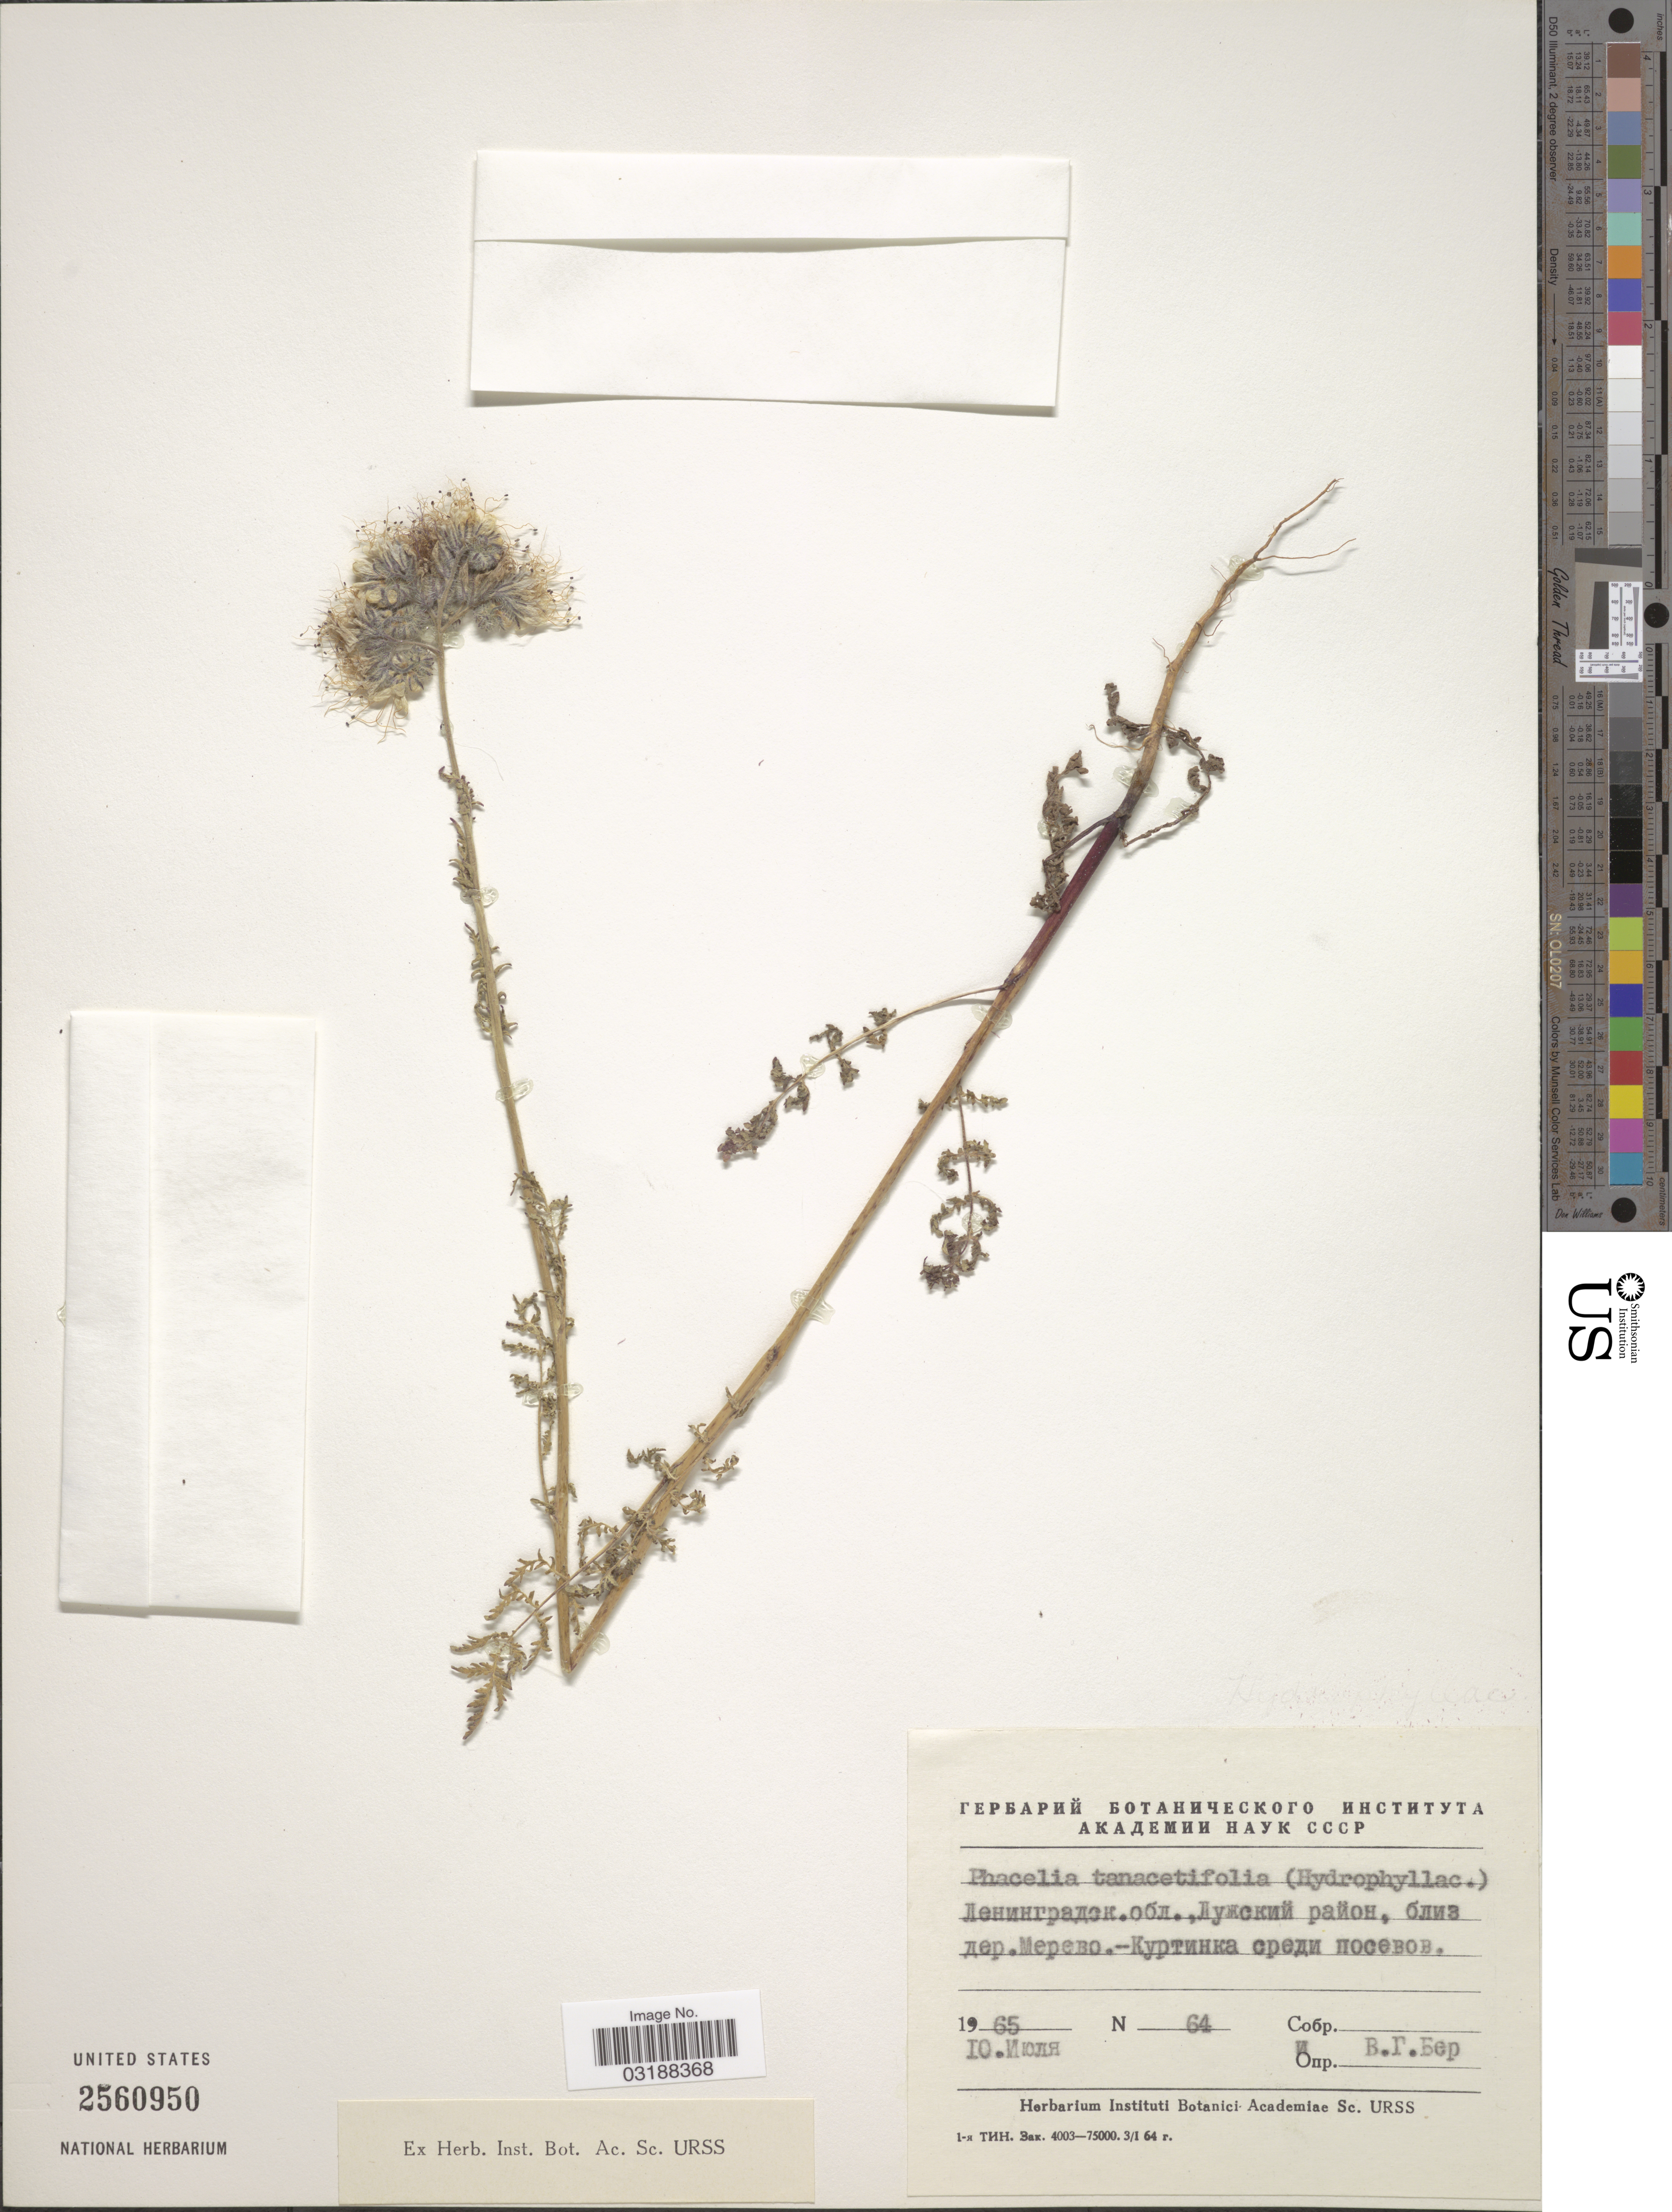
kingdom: Plantae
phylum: Tracheophyta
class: Magnoliopsida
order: Boraginales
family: Hydrophyllaceae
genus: Phacelia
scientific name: Phacelia tanacetifolia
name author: Benth.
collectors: X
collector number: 64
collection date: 1965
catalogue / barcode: US 2560950